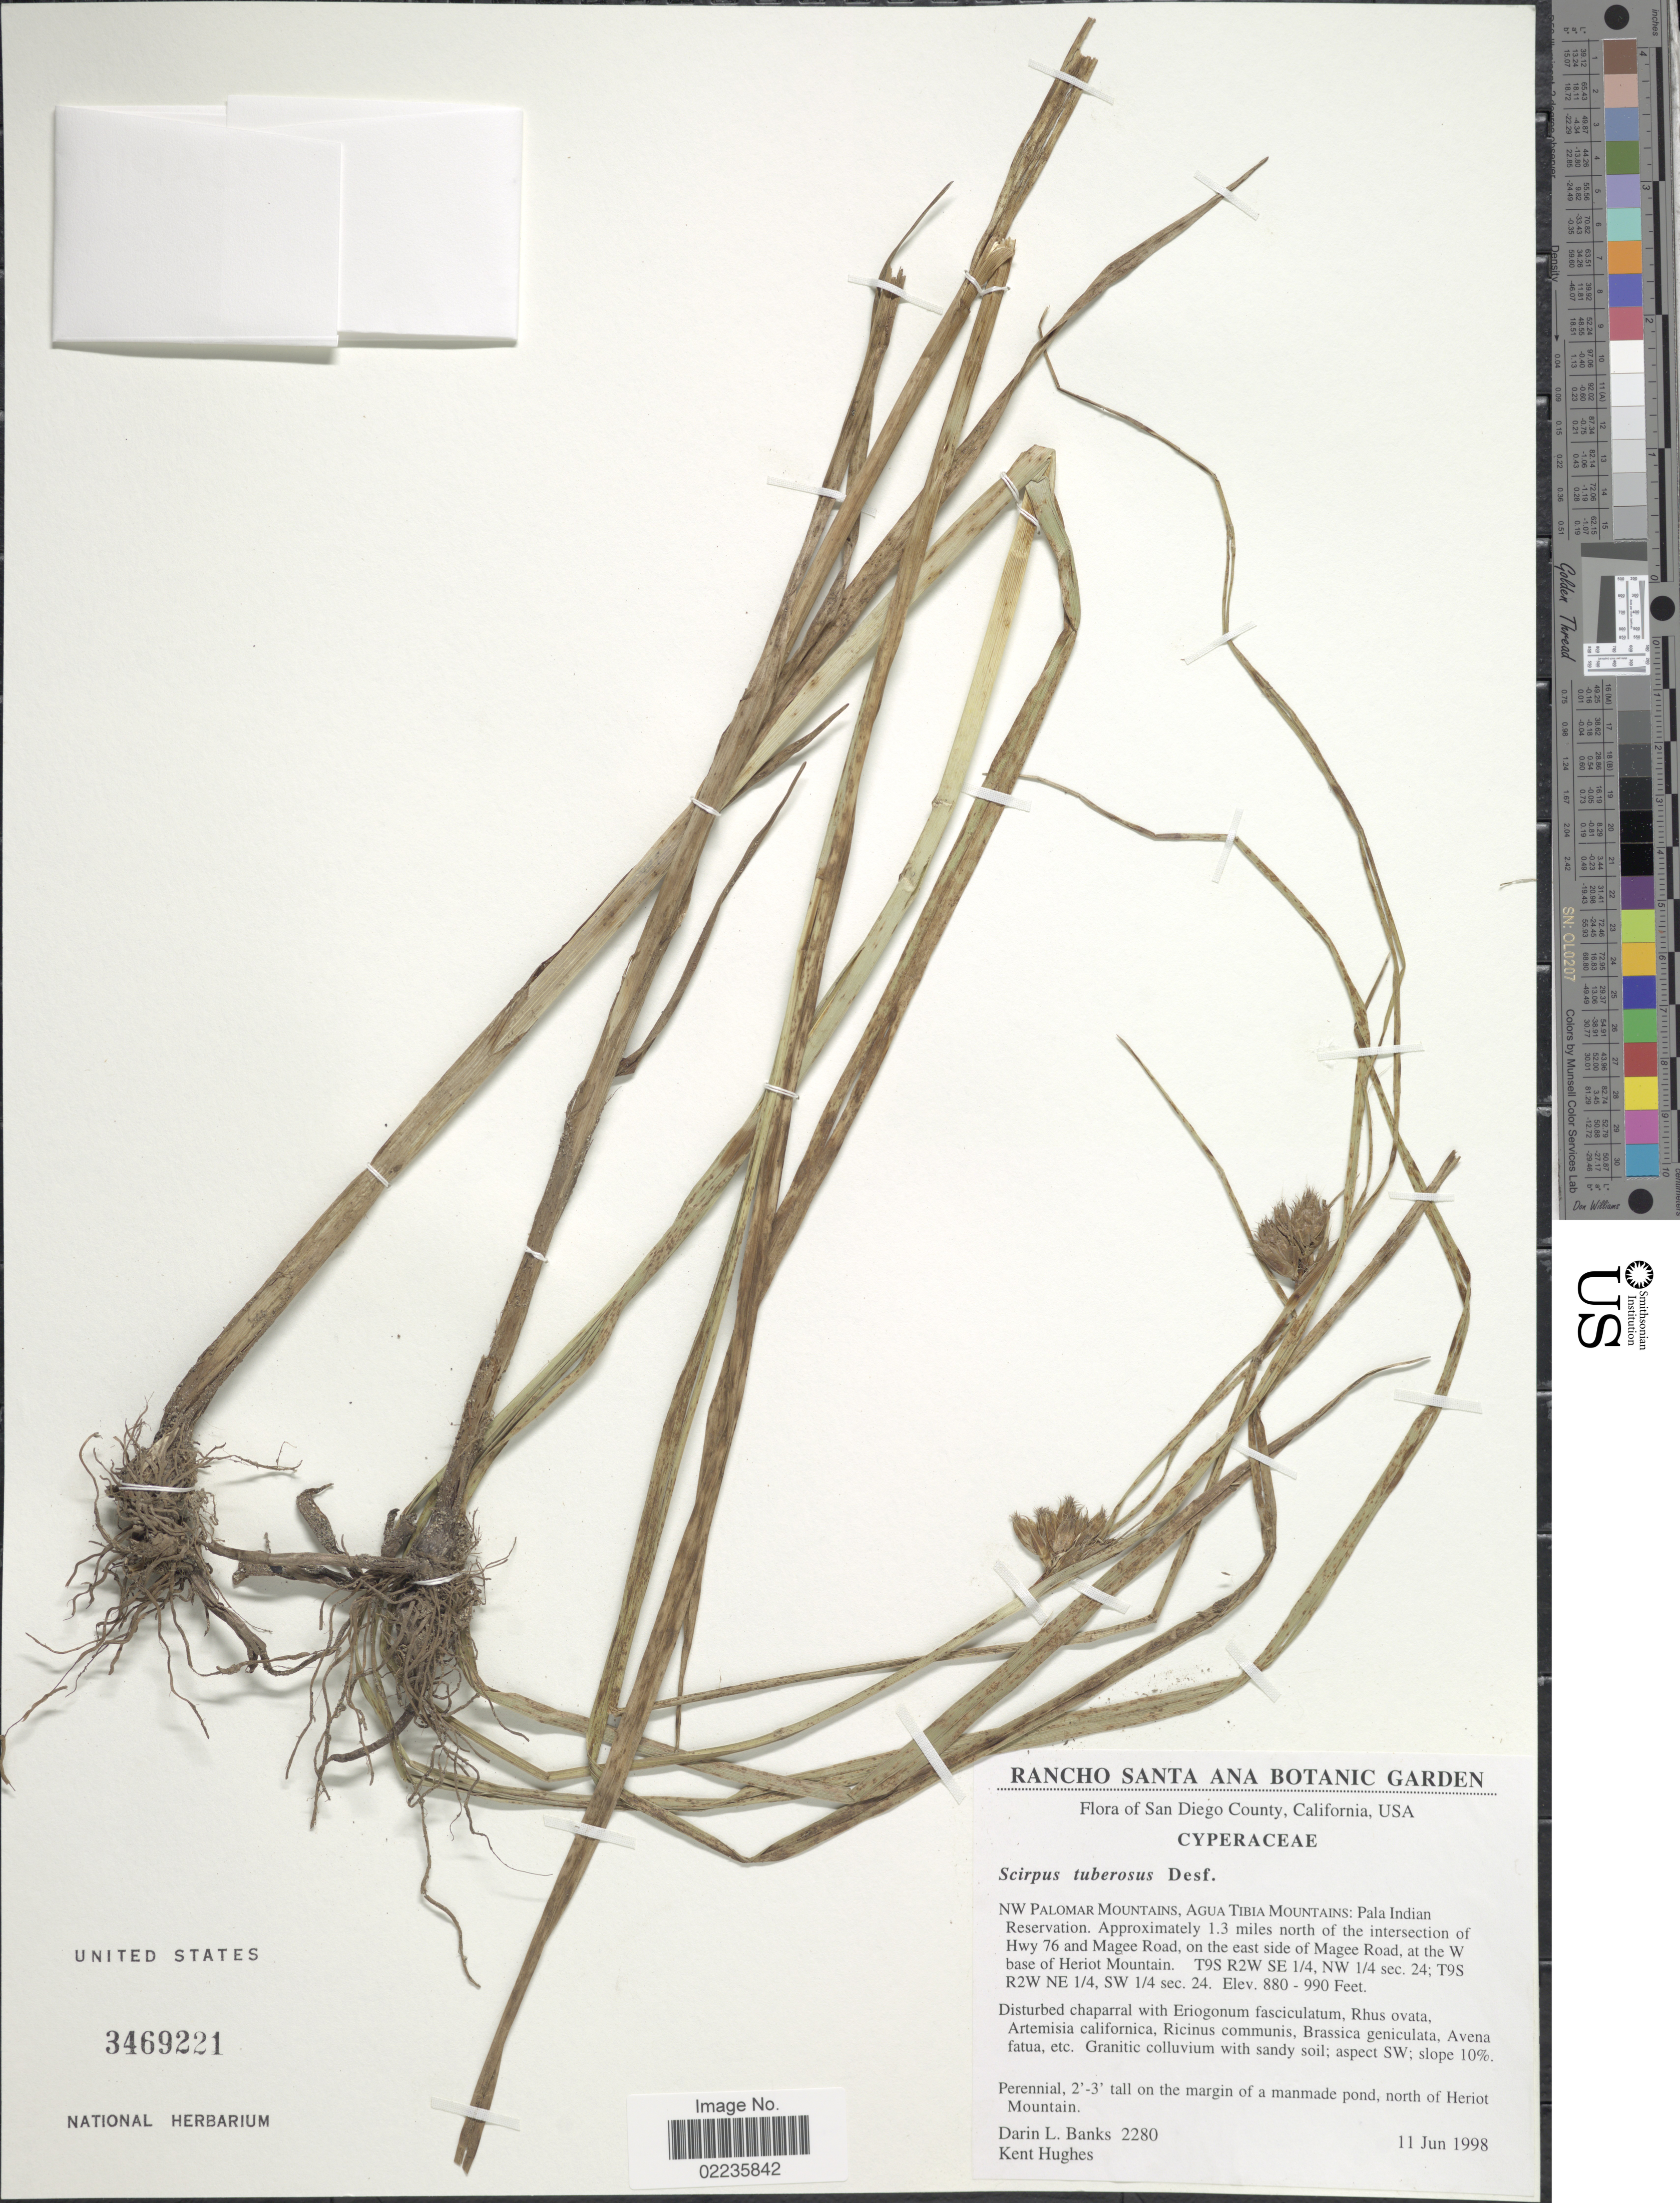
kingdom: Plantae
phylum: Tracheophyta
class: Liliopsida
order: Poales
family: Cyperaceae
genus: Bolboschoenus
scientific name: Bolboschoenus glaucus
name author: (Lam.) S.G. Sm.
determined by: Strong, Mark T., (BOT), Smithsonian Institution - National Museum of Natural History (UNITED STATES)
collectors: D. Banks & K. Hughes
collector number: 2280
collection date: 1998-06-11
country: United States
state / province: California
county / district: San Diego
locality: San Diego County, NW Palomar Mountains, Agua Tibia Mountains: Pala Indian Reservation. Approximately 1.3 miles north of the intersection of Hwy 76 and Magee Road, on the east side of Magee Road, at the W base of Heriot Mountain. T9S R2W SE 1/4, NW 1/4 sec. 24; T9S R2W NE 1/4, SW 1/4 sec. 24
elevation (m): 268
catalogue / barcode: US 3469221